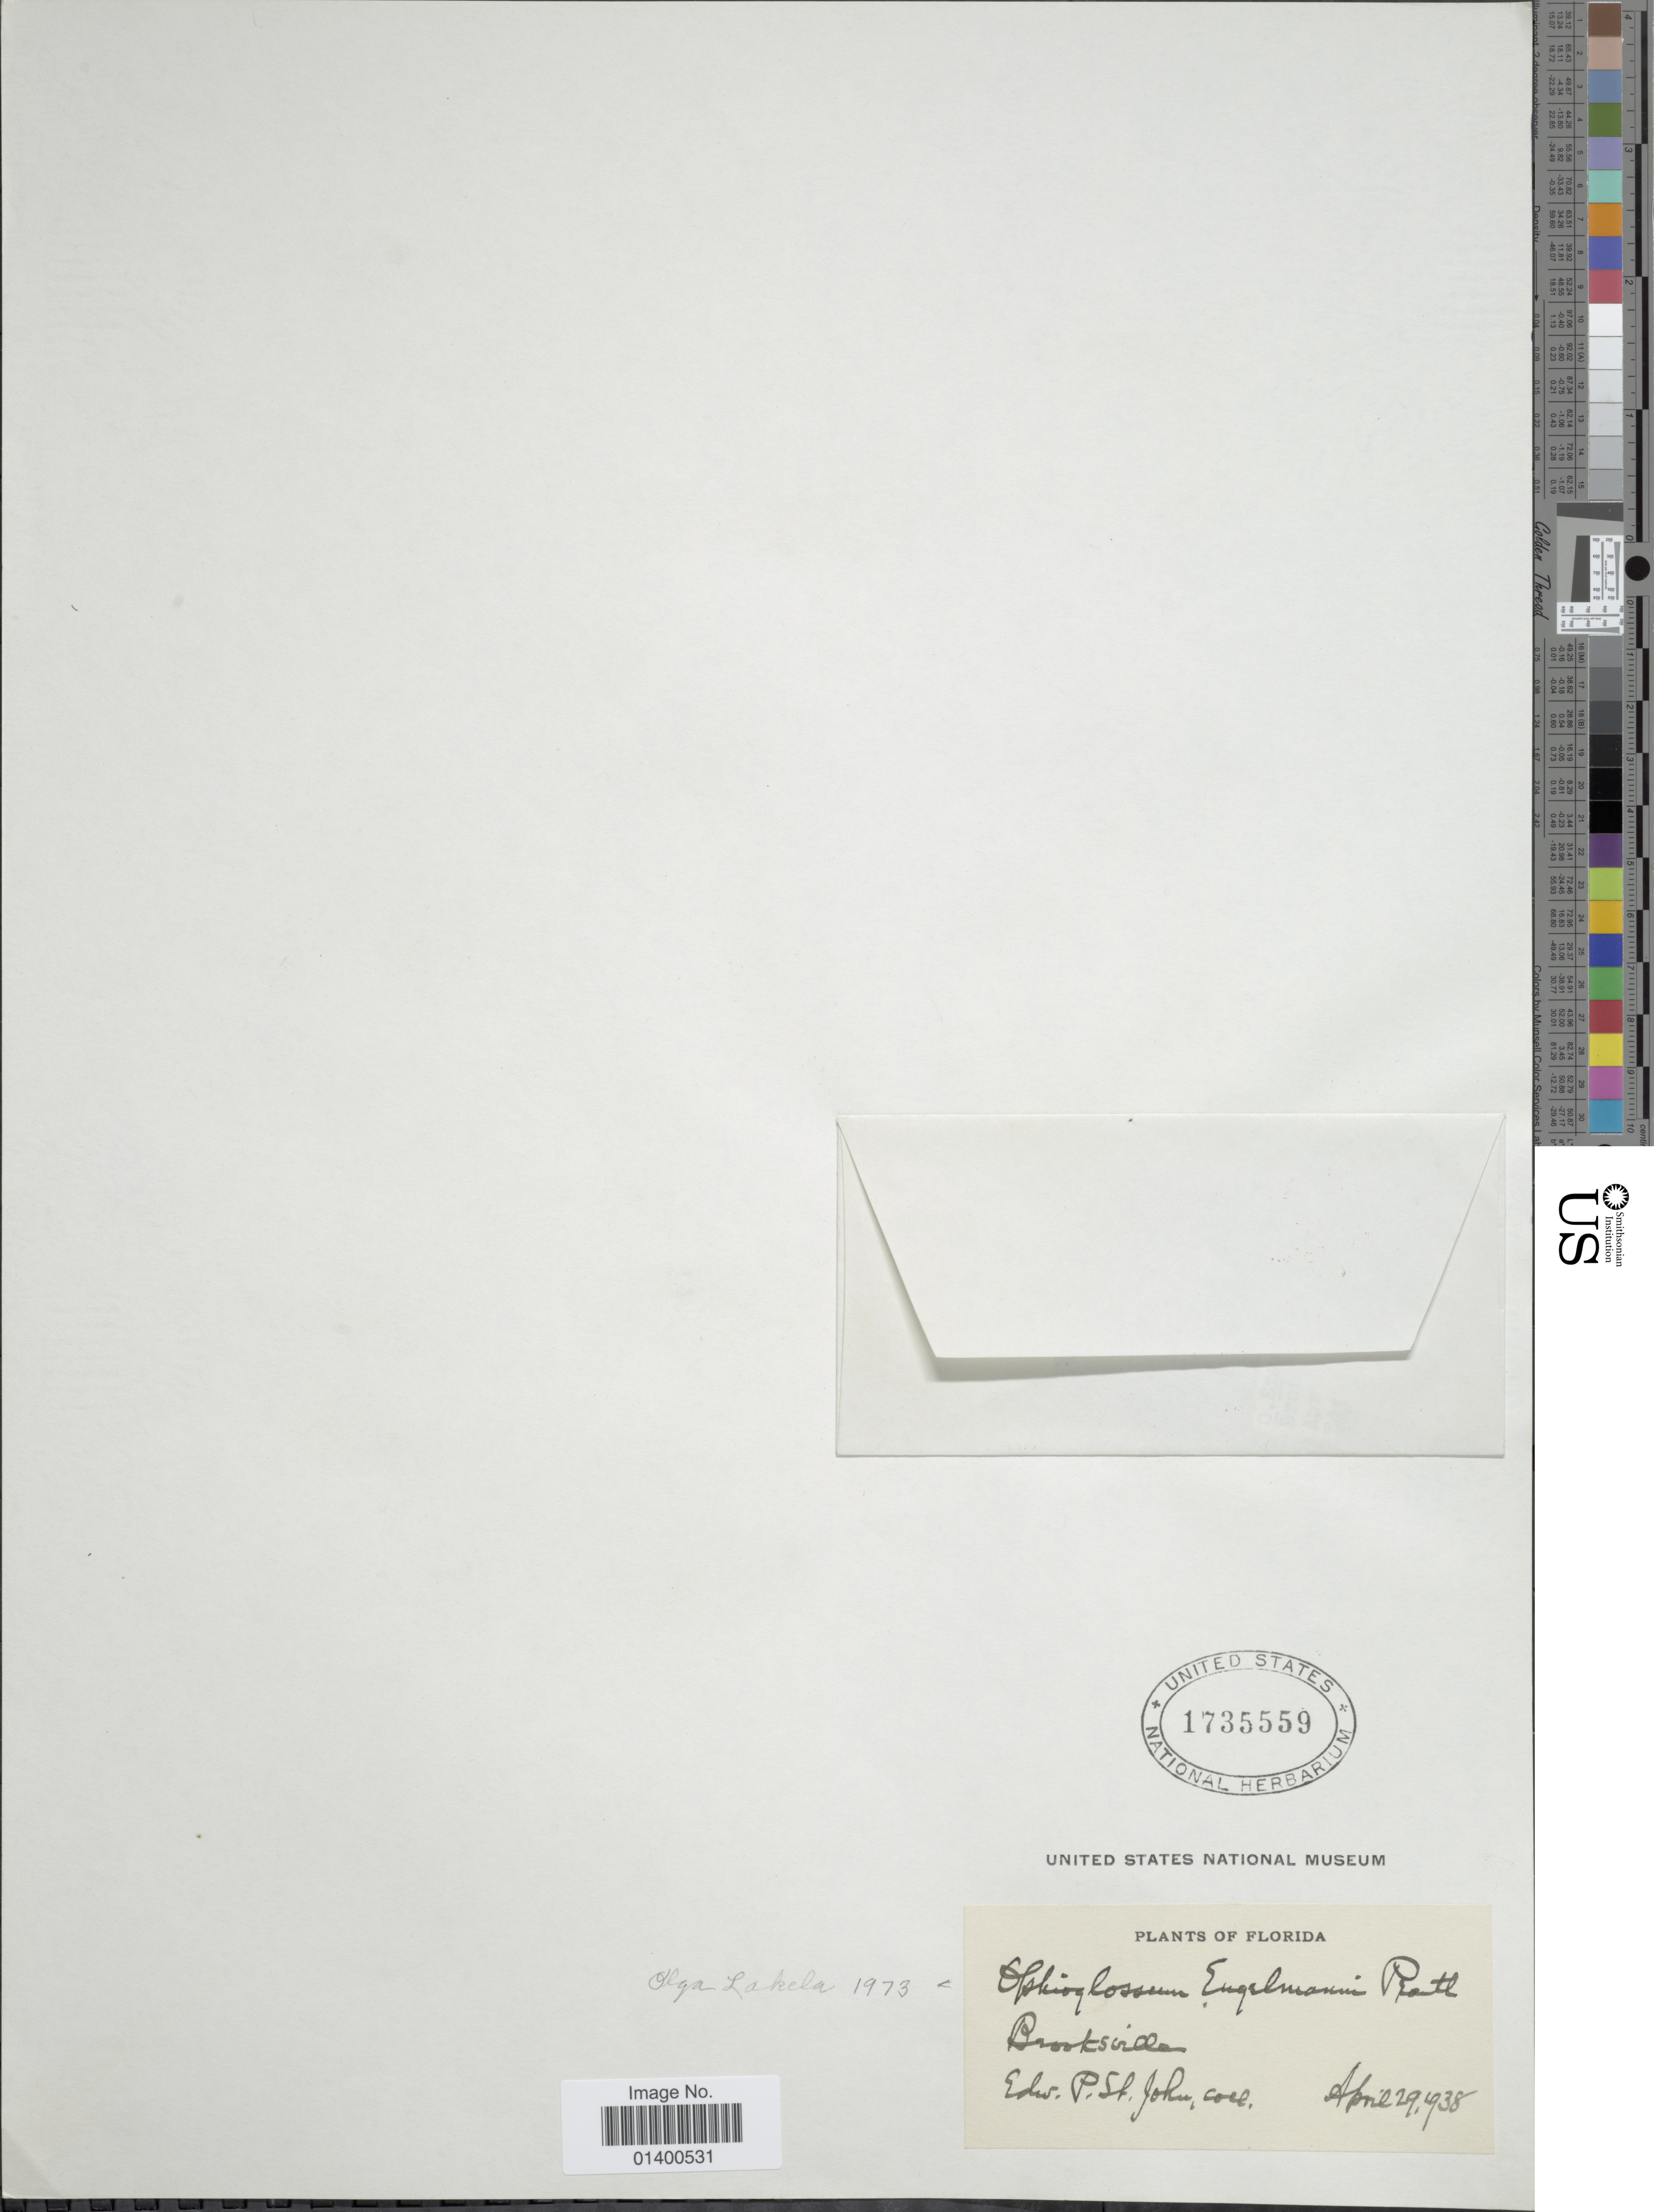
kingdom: Plantae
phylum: Tracheophyta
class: Polypodiopsida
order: Ophioglossales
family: Ophioglossaceae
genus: Ophioglossum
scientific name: Ophioglossum engelmannii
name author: Prantl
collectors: E. P. St. John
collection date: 1938-04-29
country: United States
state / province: Florida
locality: Brooksville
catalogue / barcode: US 1735559